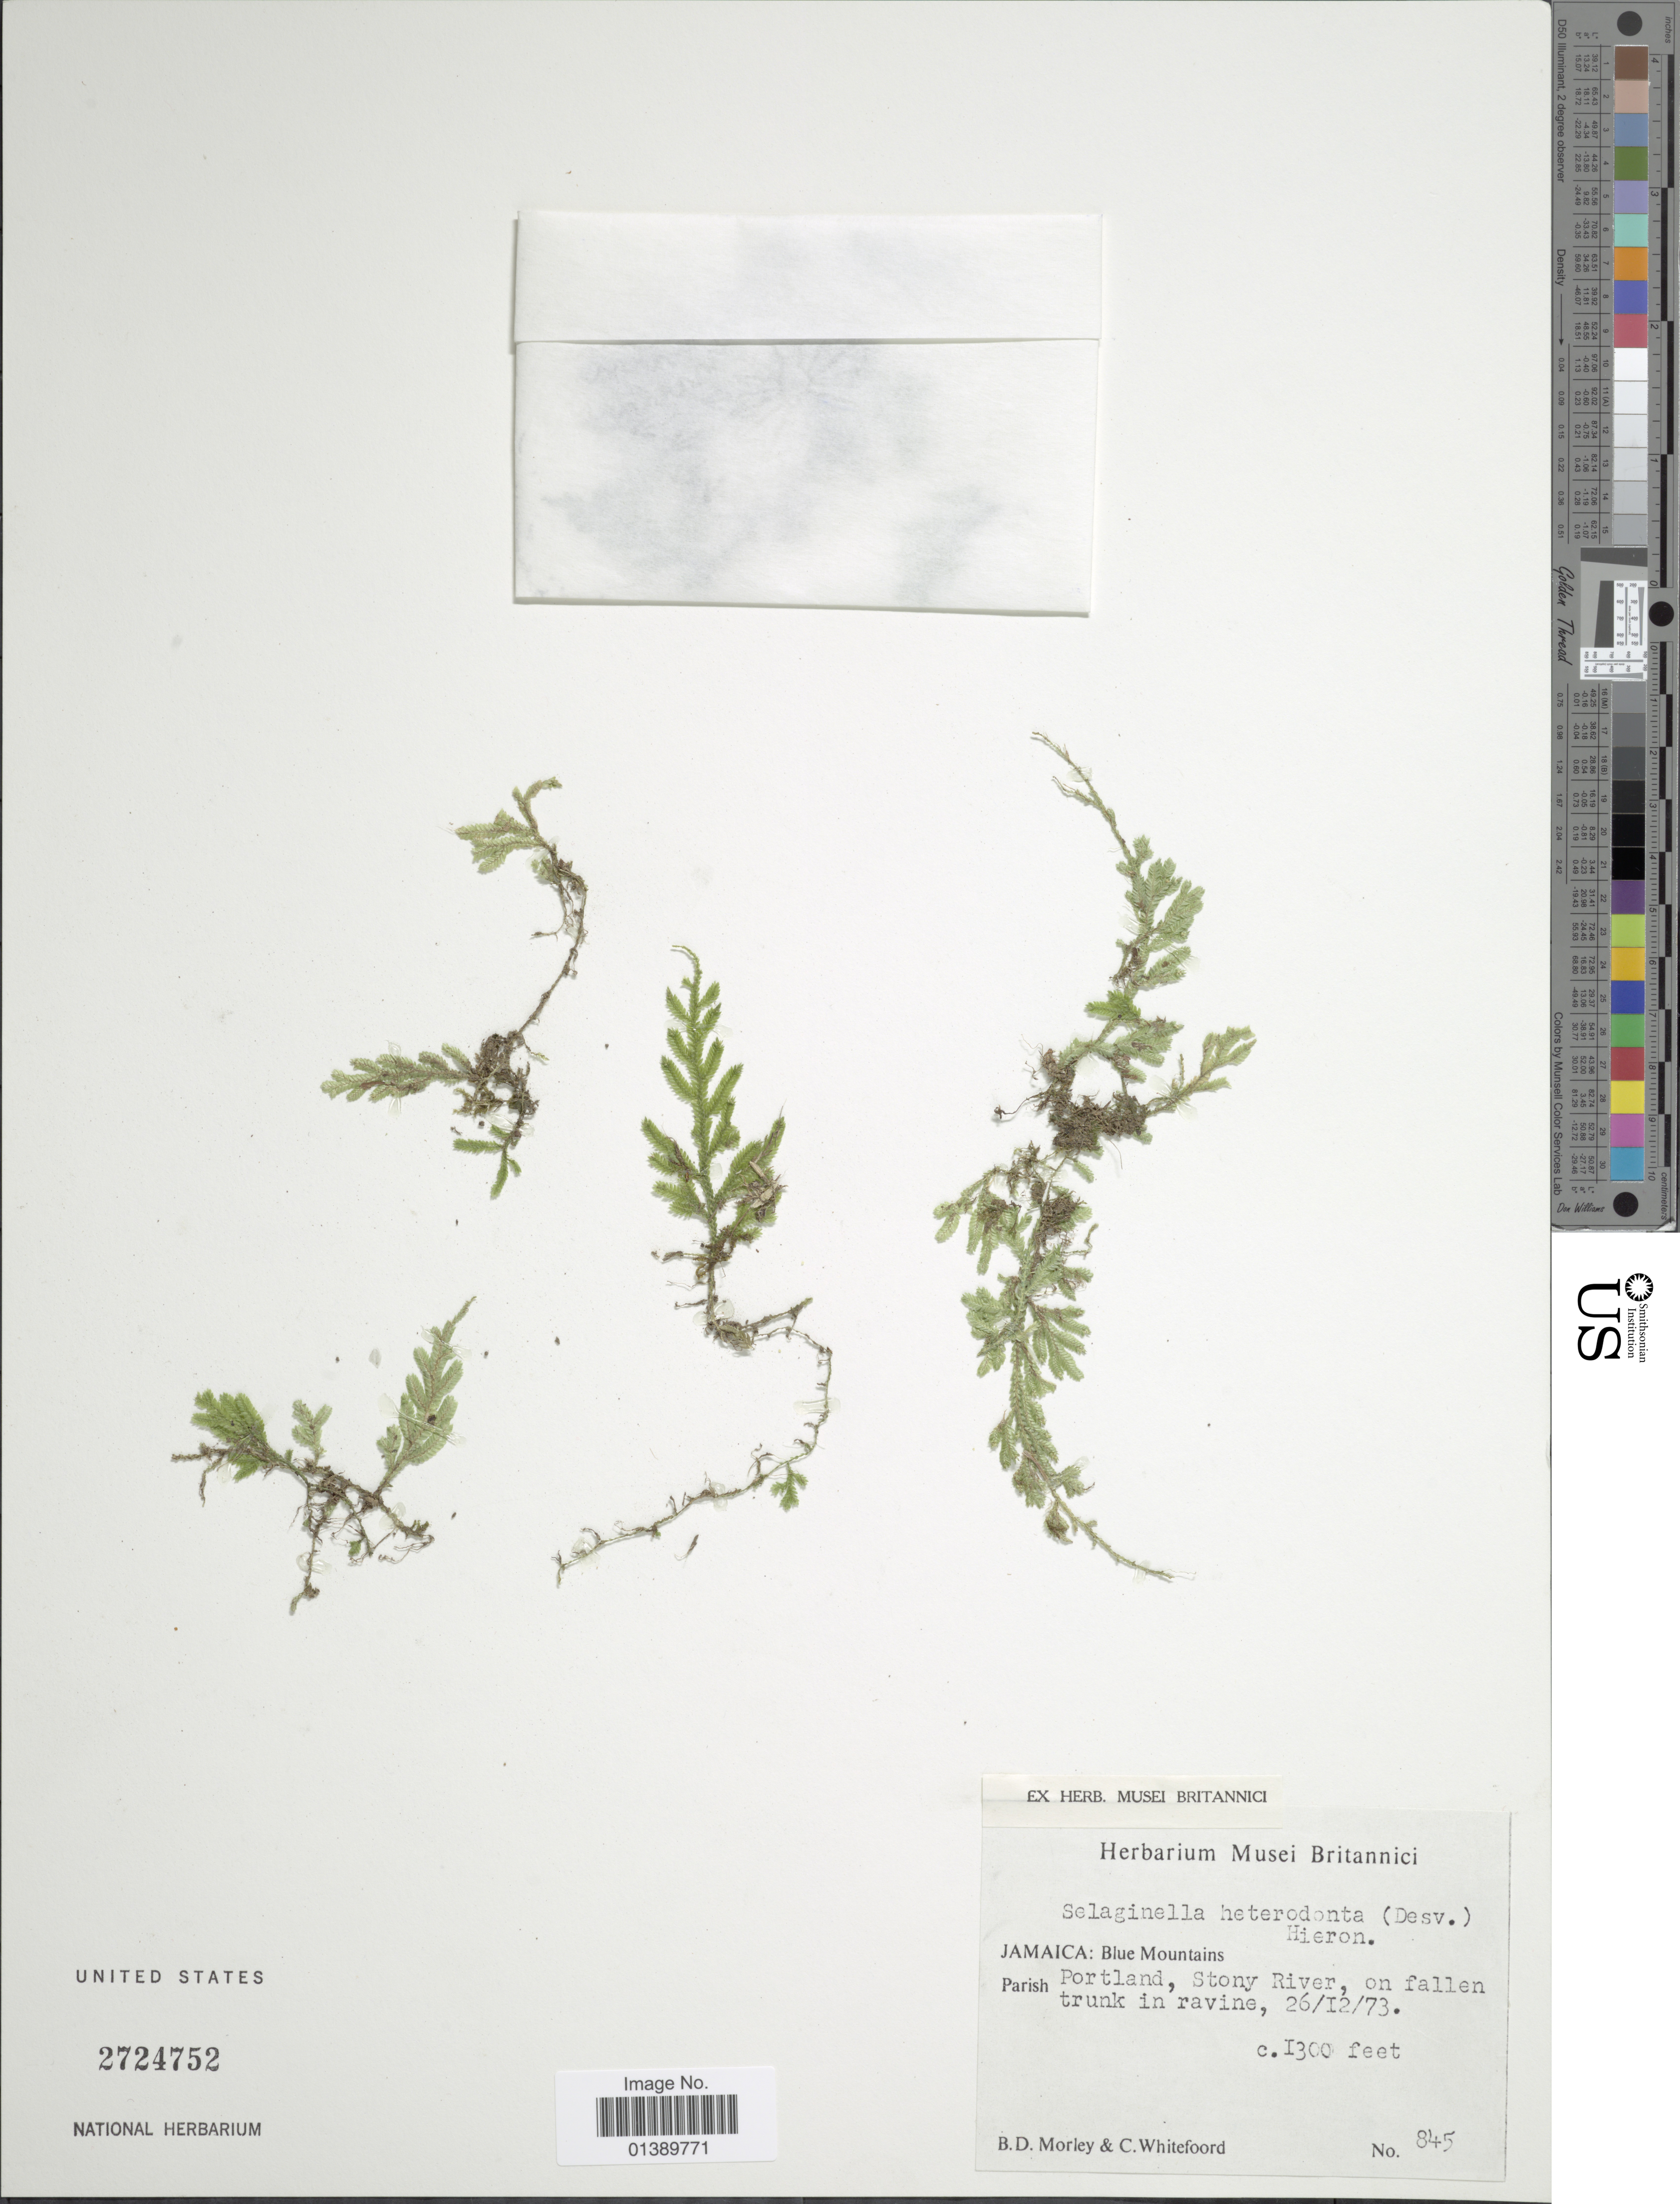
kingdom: Plantae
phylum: Tracheophyta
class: Lycopodiopsida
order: Selaginellales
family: Selaginellaceae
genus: Selaginella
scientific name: Selaginella heterodonta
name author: (Desv.) Hieron.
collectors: B. D. Morley & C. Whitefoord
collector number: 845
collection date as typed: Transcribed d/m/y: 26/12/73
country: Jamaica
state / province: Portland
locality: Blue Mountains, Stony River, on fallen trunk in ravine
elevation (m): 396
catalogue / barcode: US 2724752